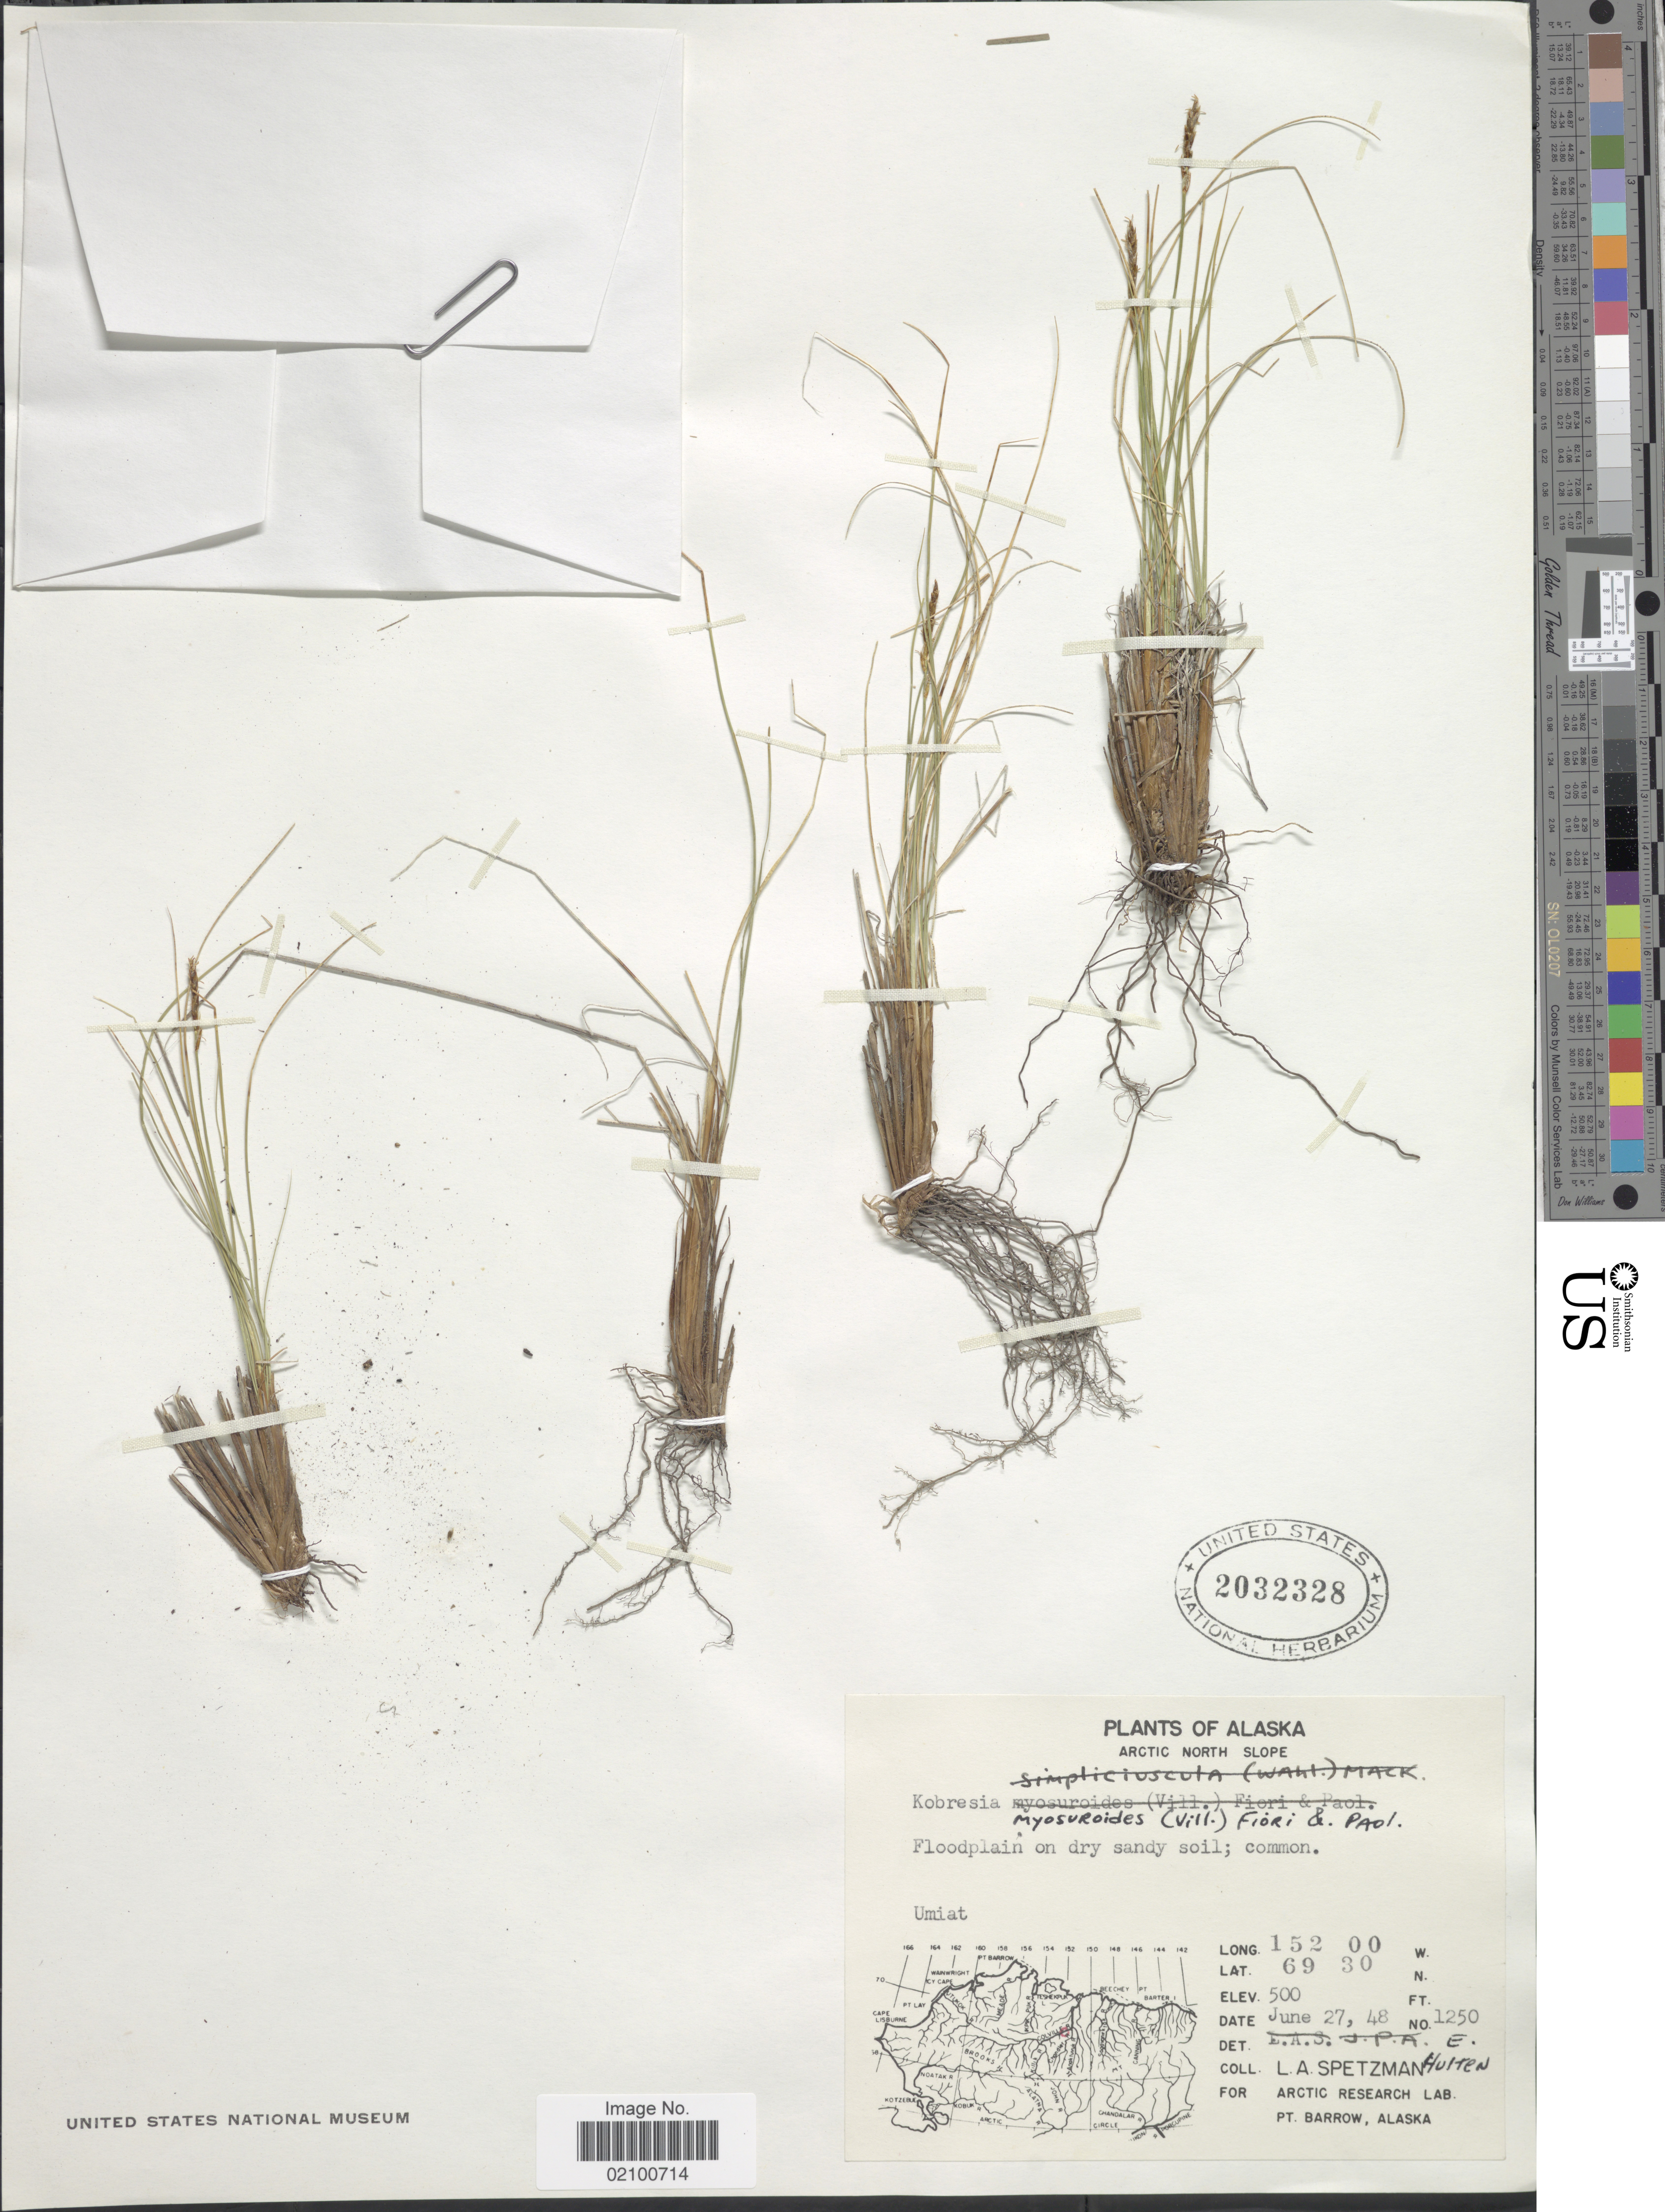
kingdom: Plantae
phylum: Tracheophyta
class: Liliopsida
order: Poales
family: Cyperaceae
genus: Carex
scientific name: Carex myosuroides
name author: Vill.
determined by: Strong, M. T., (US), Smithsonian Institution - National Museum of Natural History (UNITED STATES)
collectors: L. Spetzman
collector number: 1250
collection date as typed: Transcribed d/m/y: 27/6/48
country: United States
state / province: Alaska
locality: Arctic North Slope, Umiat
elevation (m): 152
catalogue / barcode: US 2032328